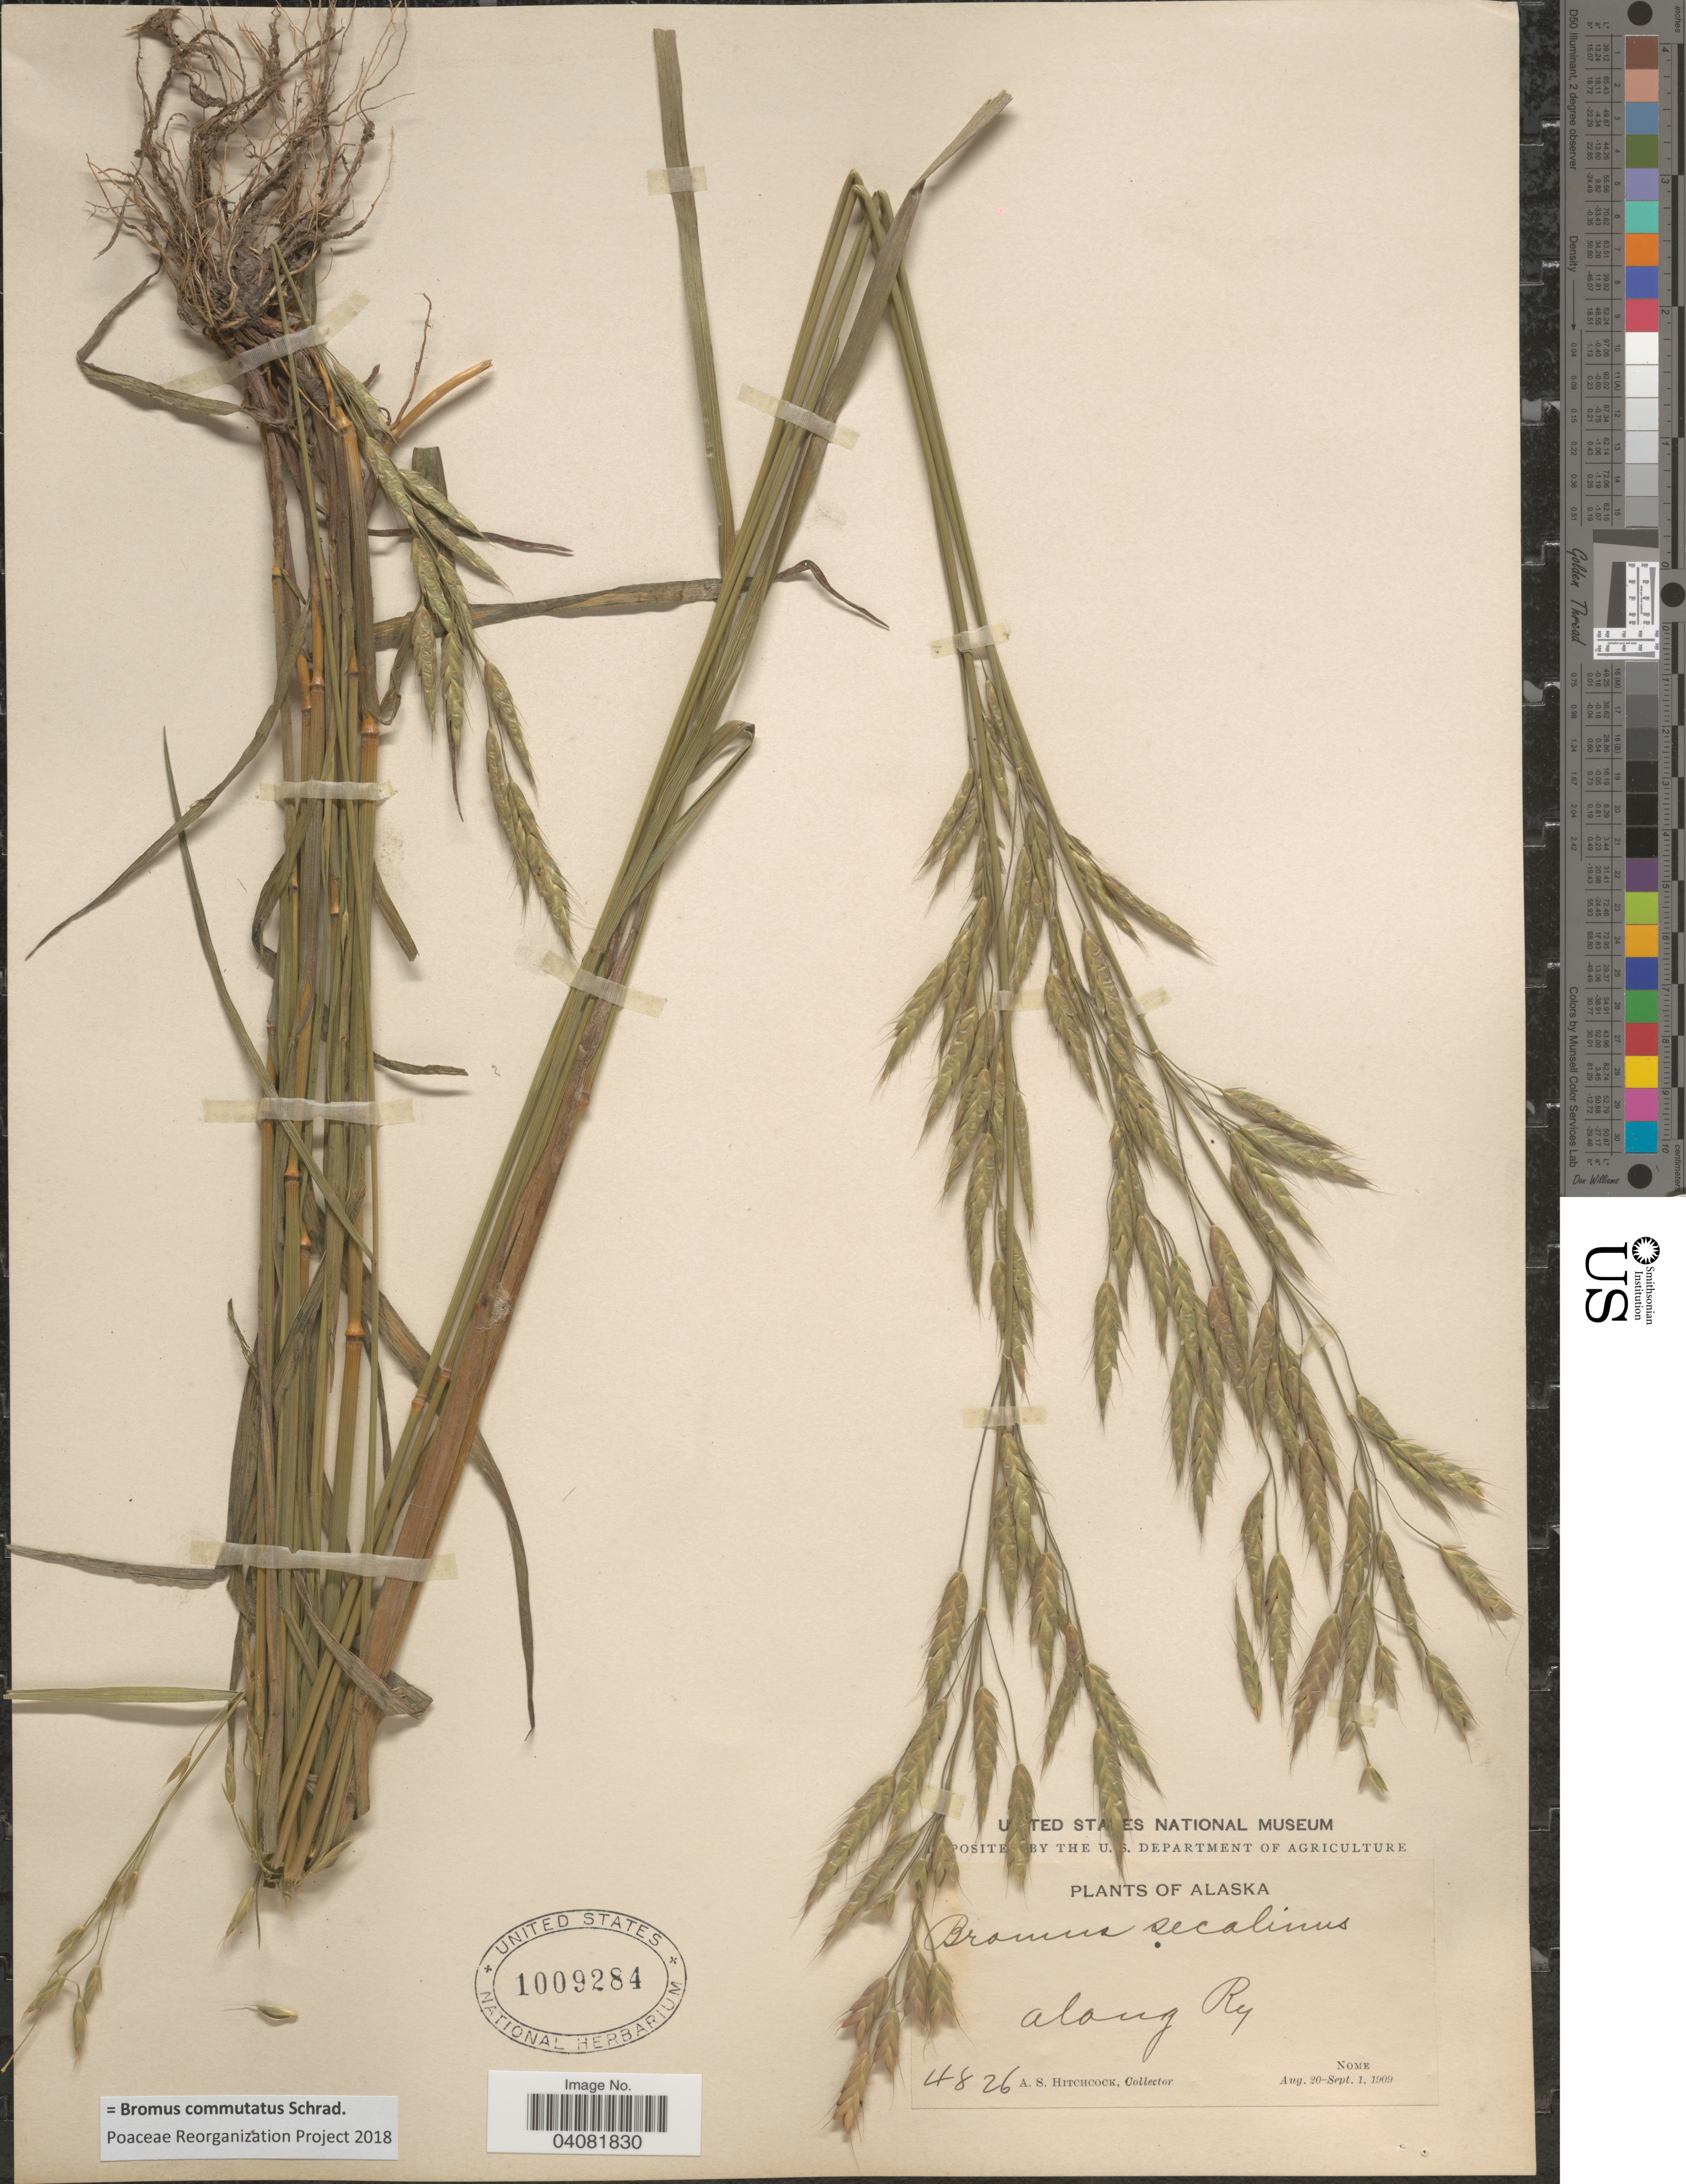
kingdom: Plantae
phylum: Tracheophyta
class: Liliopsida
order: Poales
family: Poaceae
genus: Bromus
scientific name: Bromus commutatus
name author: Schrad.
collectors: A. S. Hitchcock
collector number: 4826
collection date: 1909-08-20/1909-09-01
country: United States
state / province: Alaska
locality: Along Ry. Nome.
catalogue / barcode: US 1009284